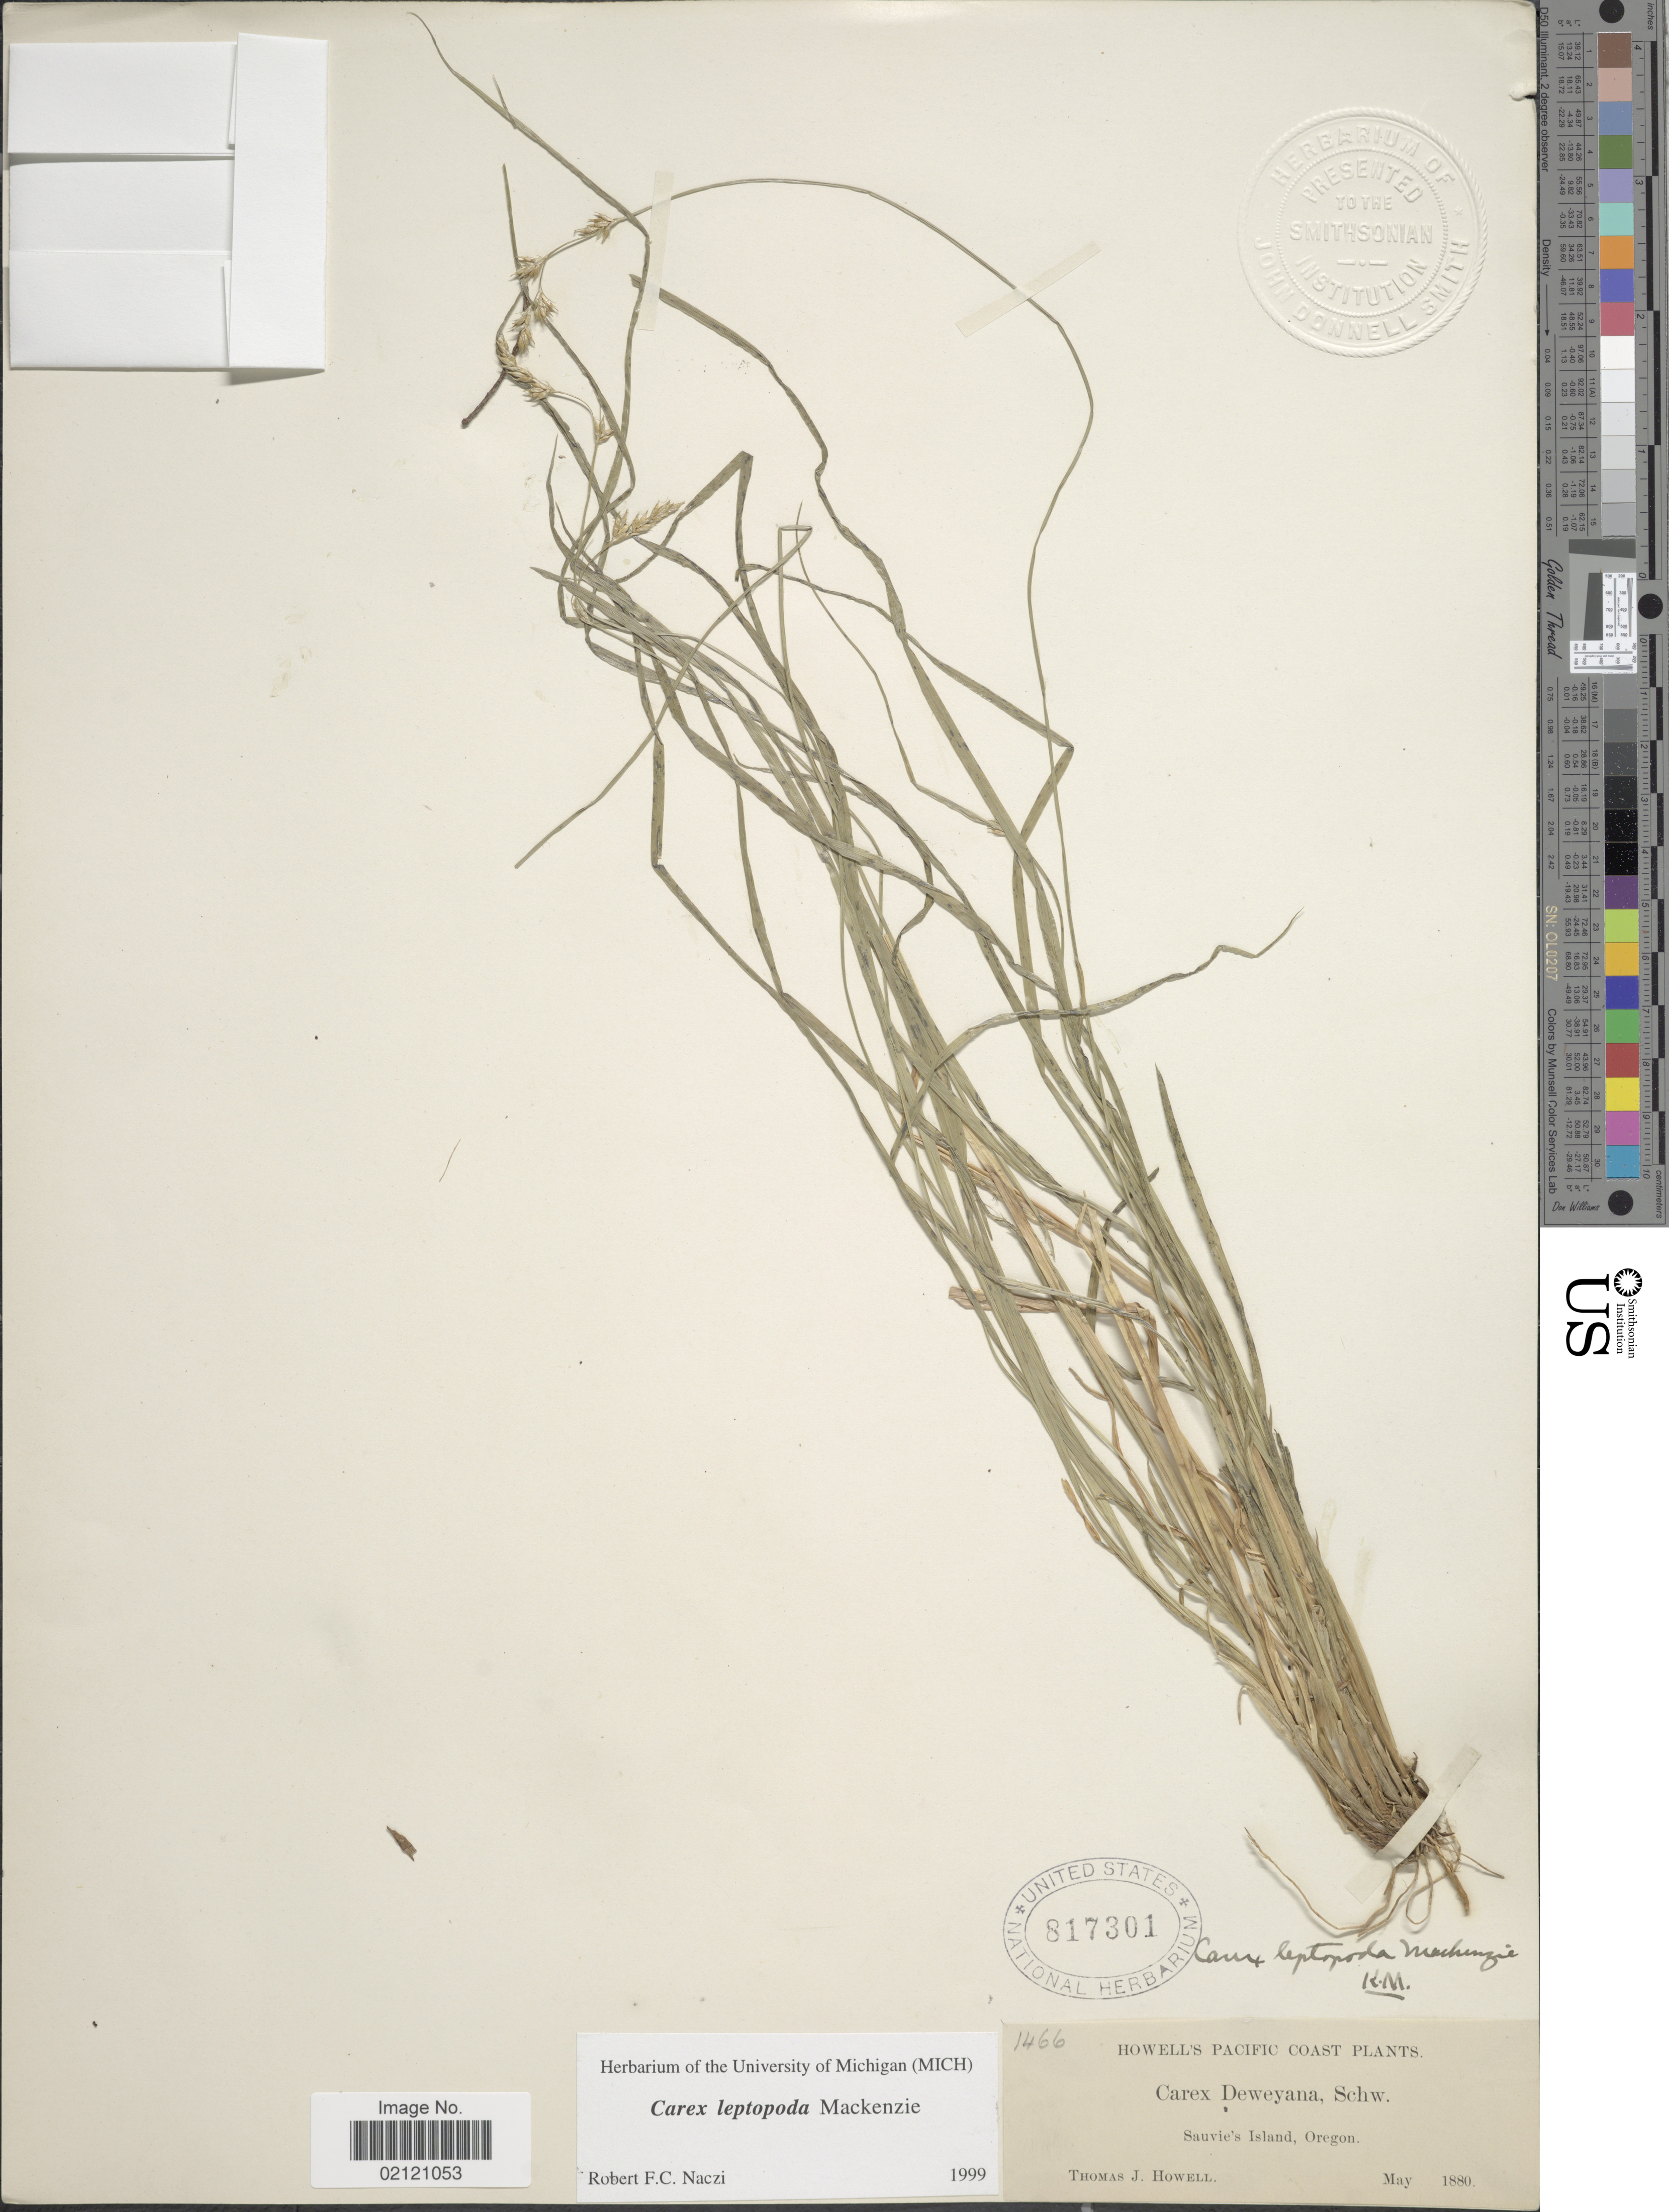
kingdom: Plantae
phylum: Tracheophyta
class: Liliopsida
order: Poales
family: Cyperaceae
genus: Carex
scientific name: Carex leptopoda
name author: Mack.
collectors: T. J. Howell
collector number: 1466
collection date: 1880-05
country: United States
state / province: Oregon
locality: Pacific Coast, Sauvie's Island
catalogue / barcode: US 817301